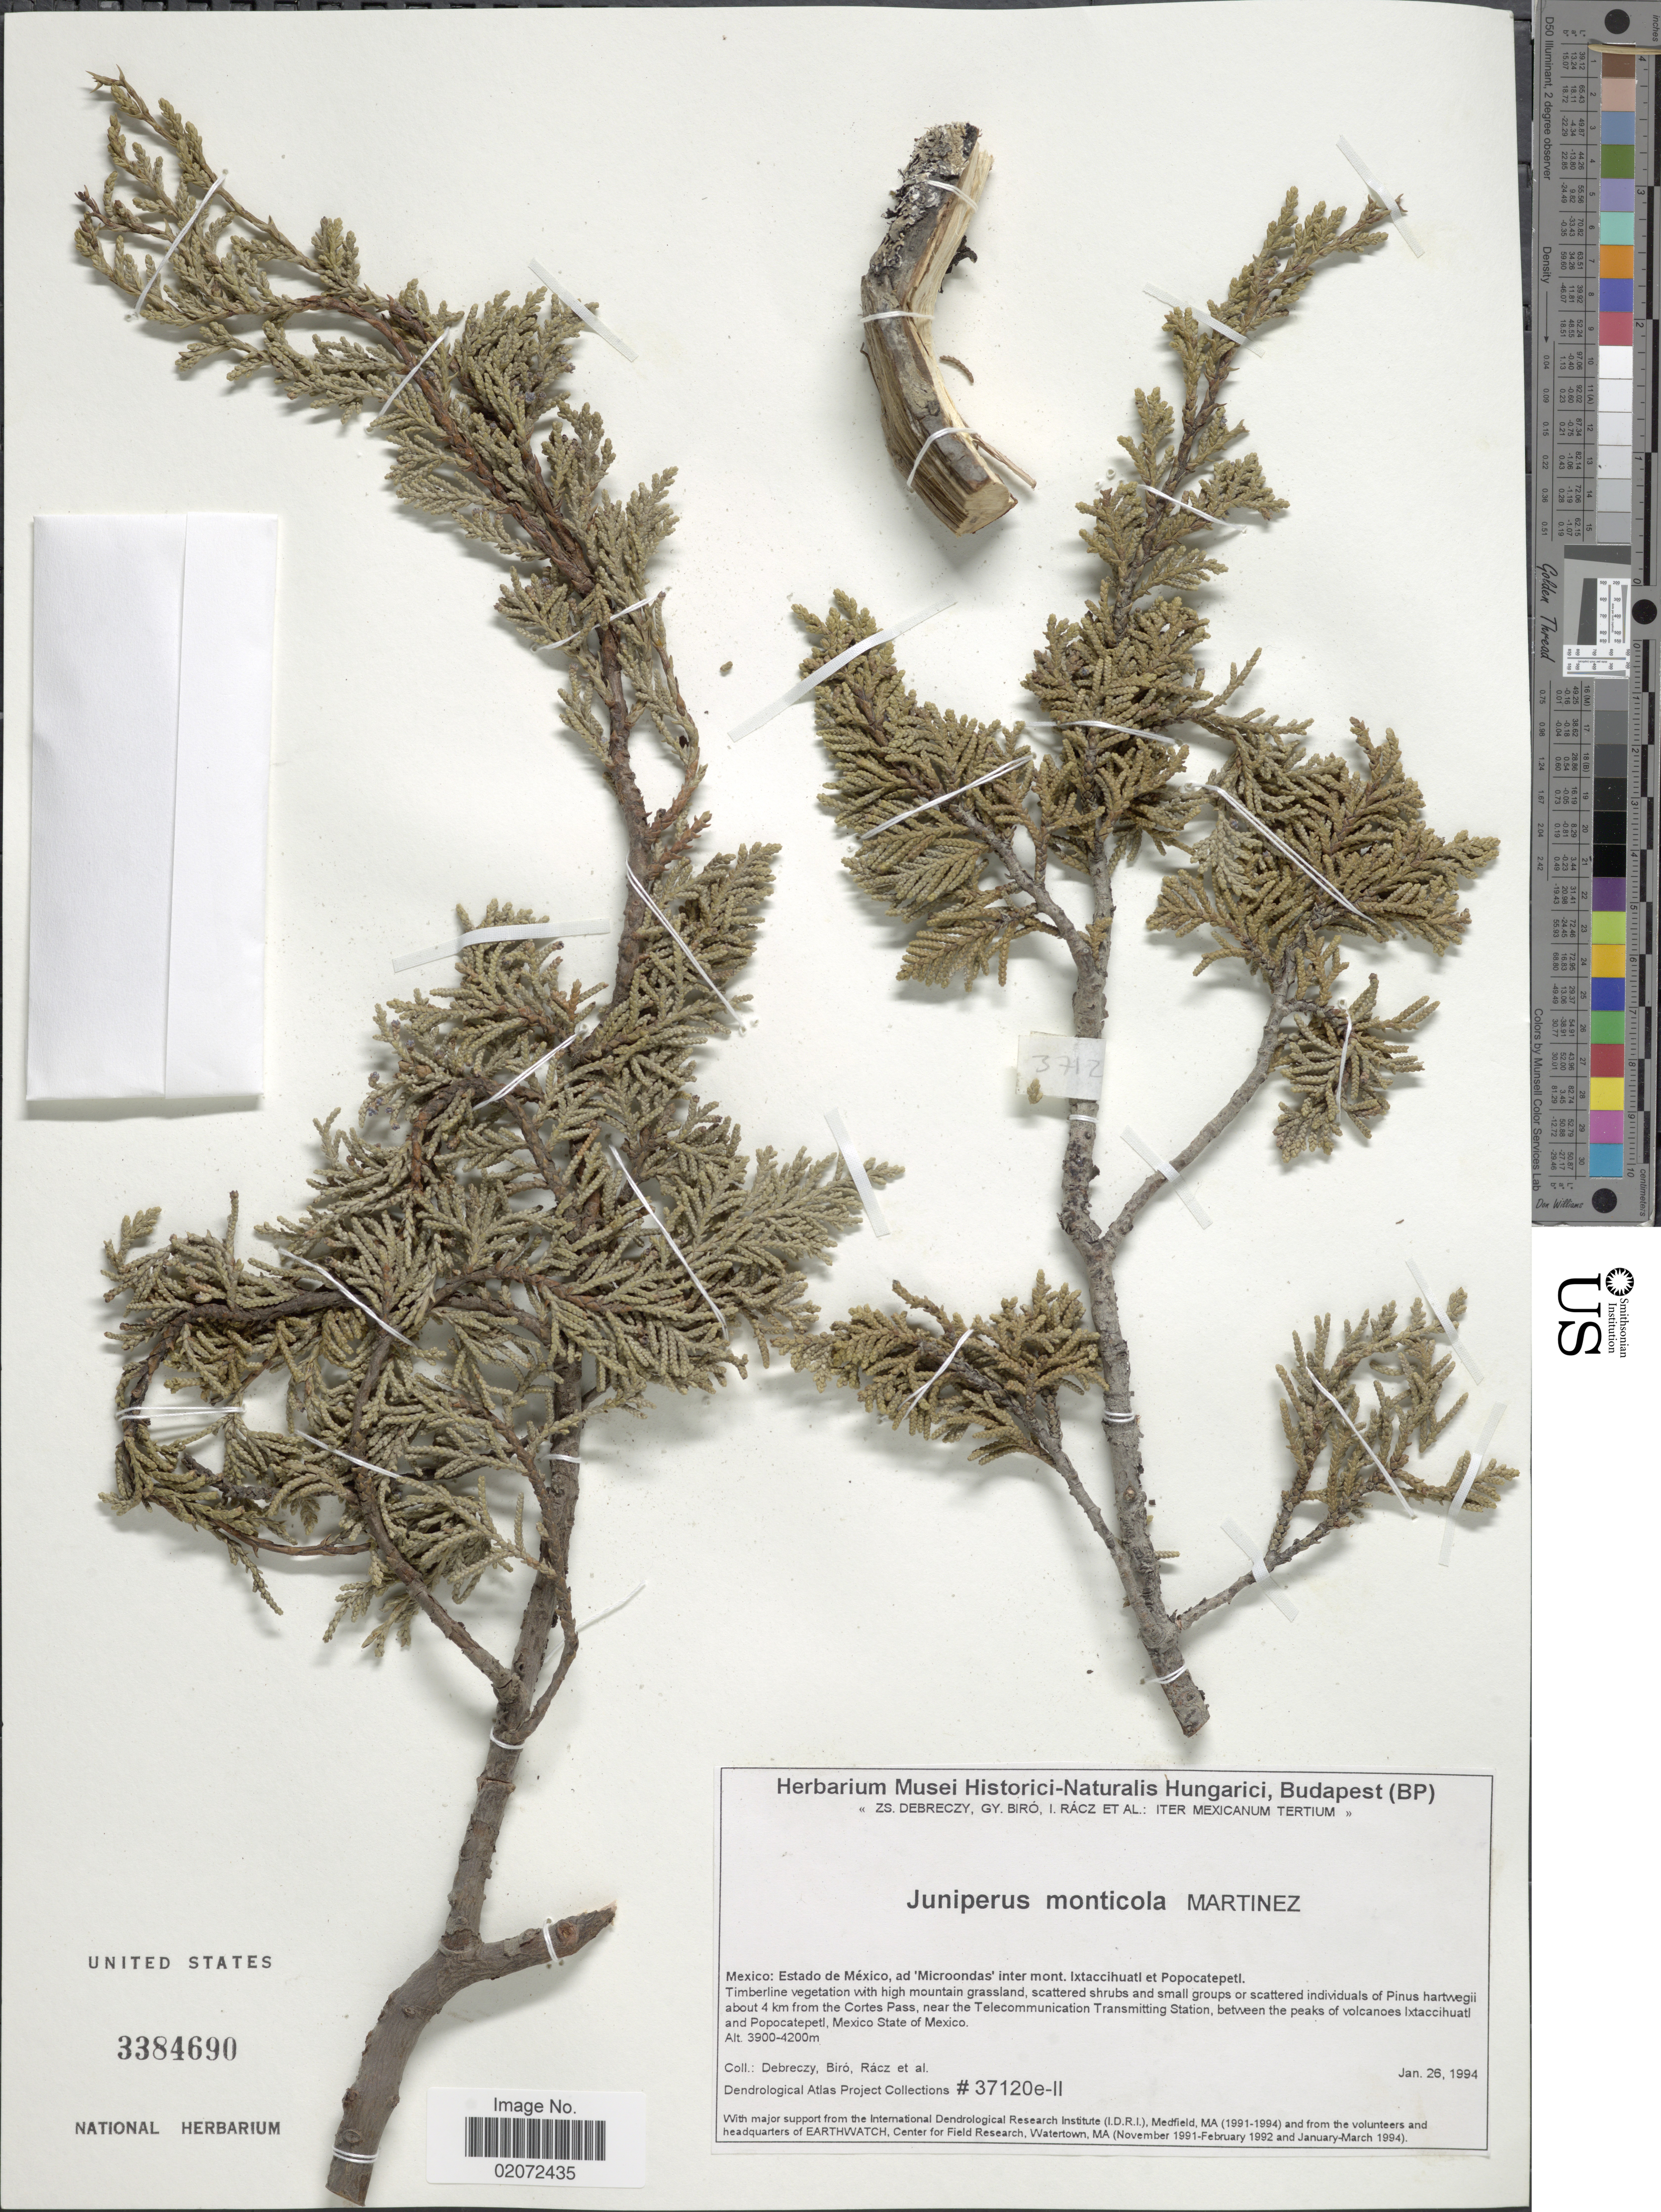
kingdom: Plantae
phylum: Tracheophyta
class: Pinopsida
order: Pinales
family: Cupressaceae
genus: Juniperus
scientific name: Juniperus monticola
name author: Martínez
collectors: Z. Debreczy, G. Biro, I. Rácz & et al.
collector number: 37120e-II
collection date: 1994-01-26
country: Mexico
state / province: México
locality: Ad 'Microondas' inter mont. Ixtaccihuatl et Popocatepetl. about 4 km from the Cortes Pass, near the Telecommunication Transmitting Station, between the peaks of volcanoes Ixtaccihuatl and Popocatepetl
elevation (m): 3900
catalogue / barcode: US 3384690